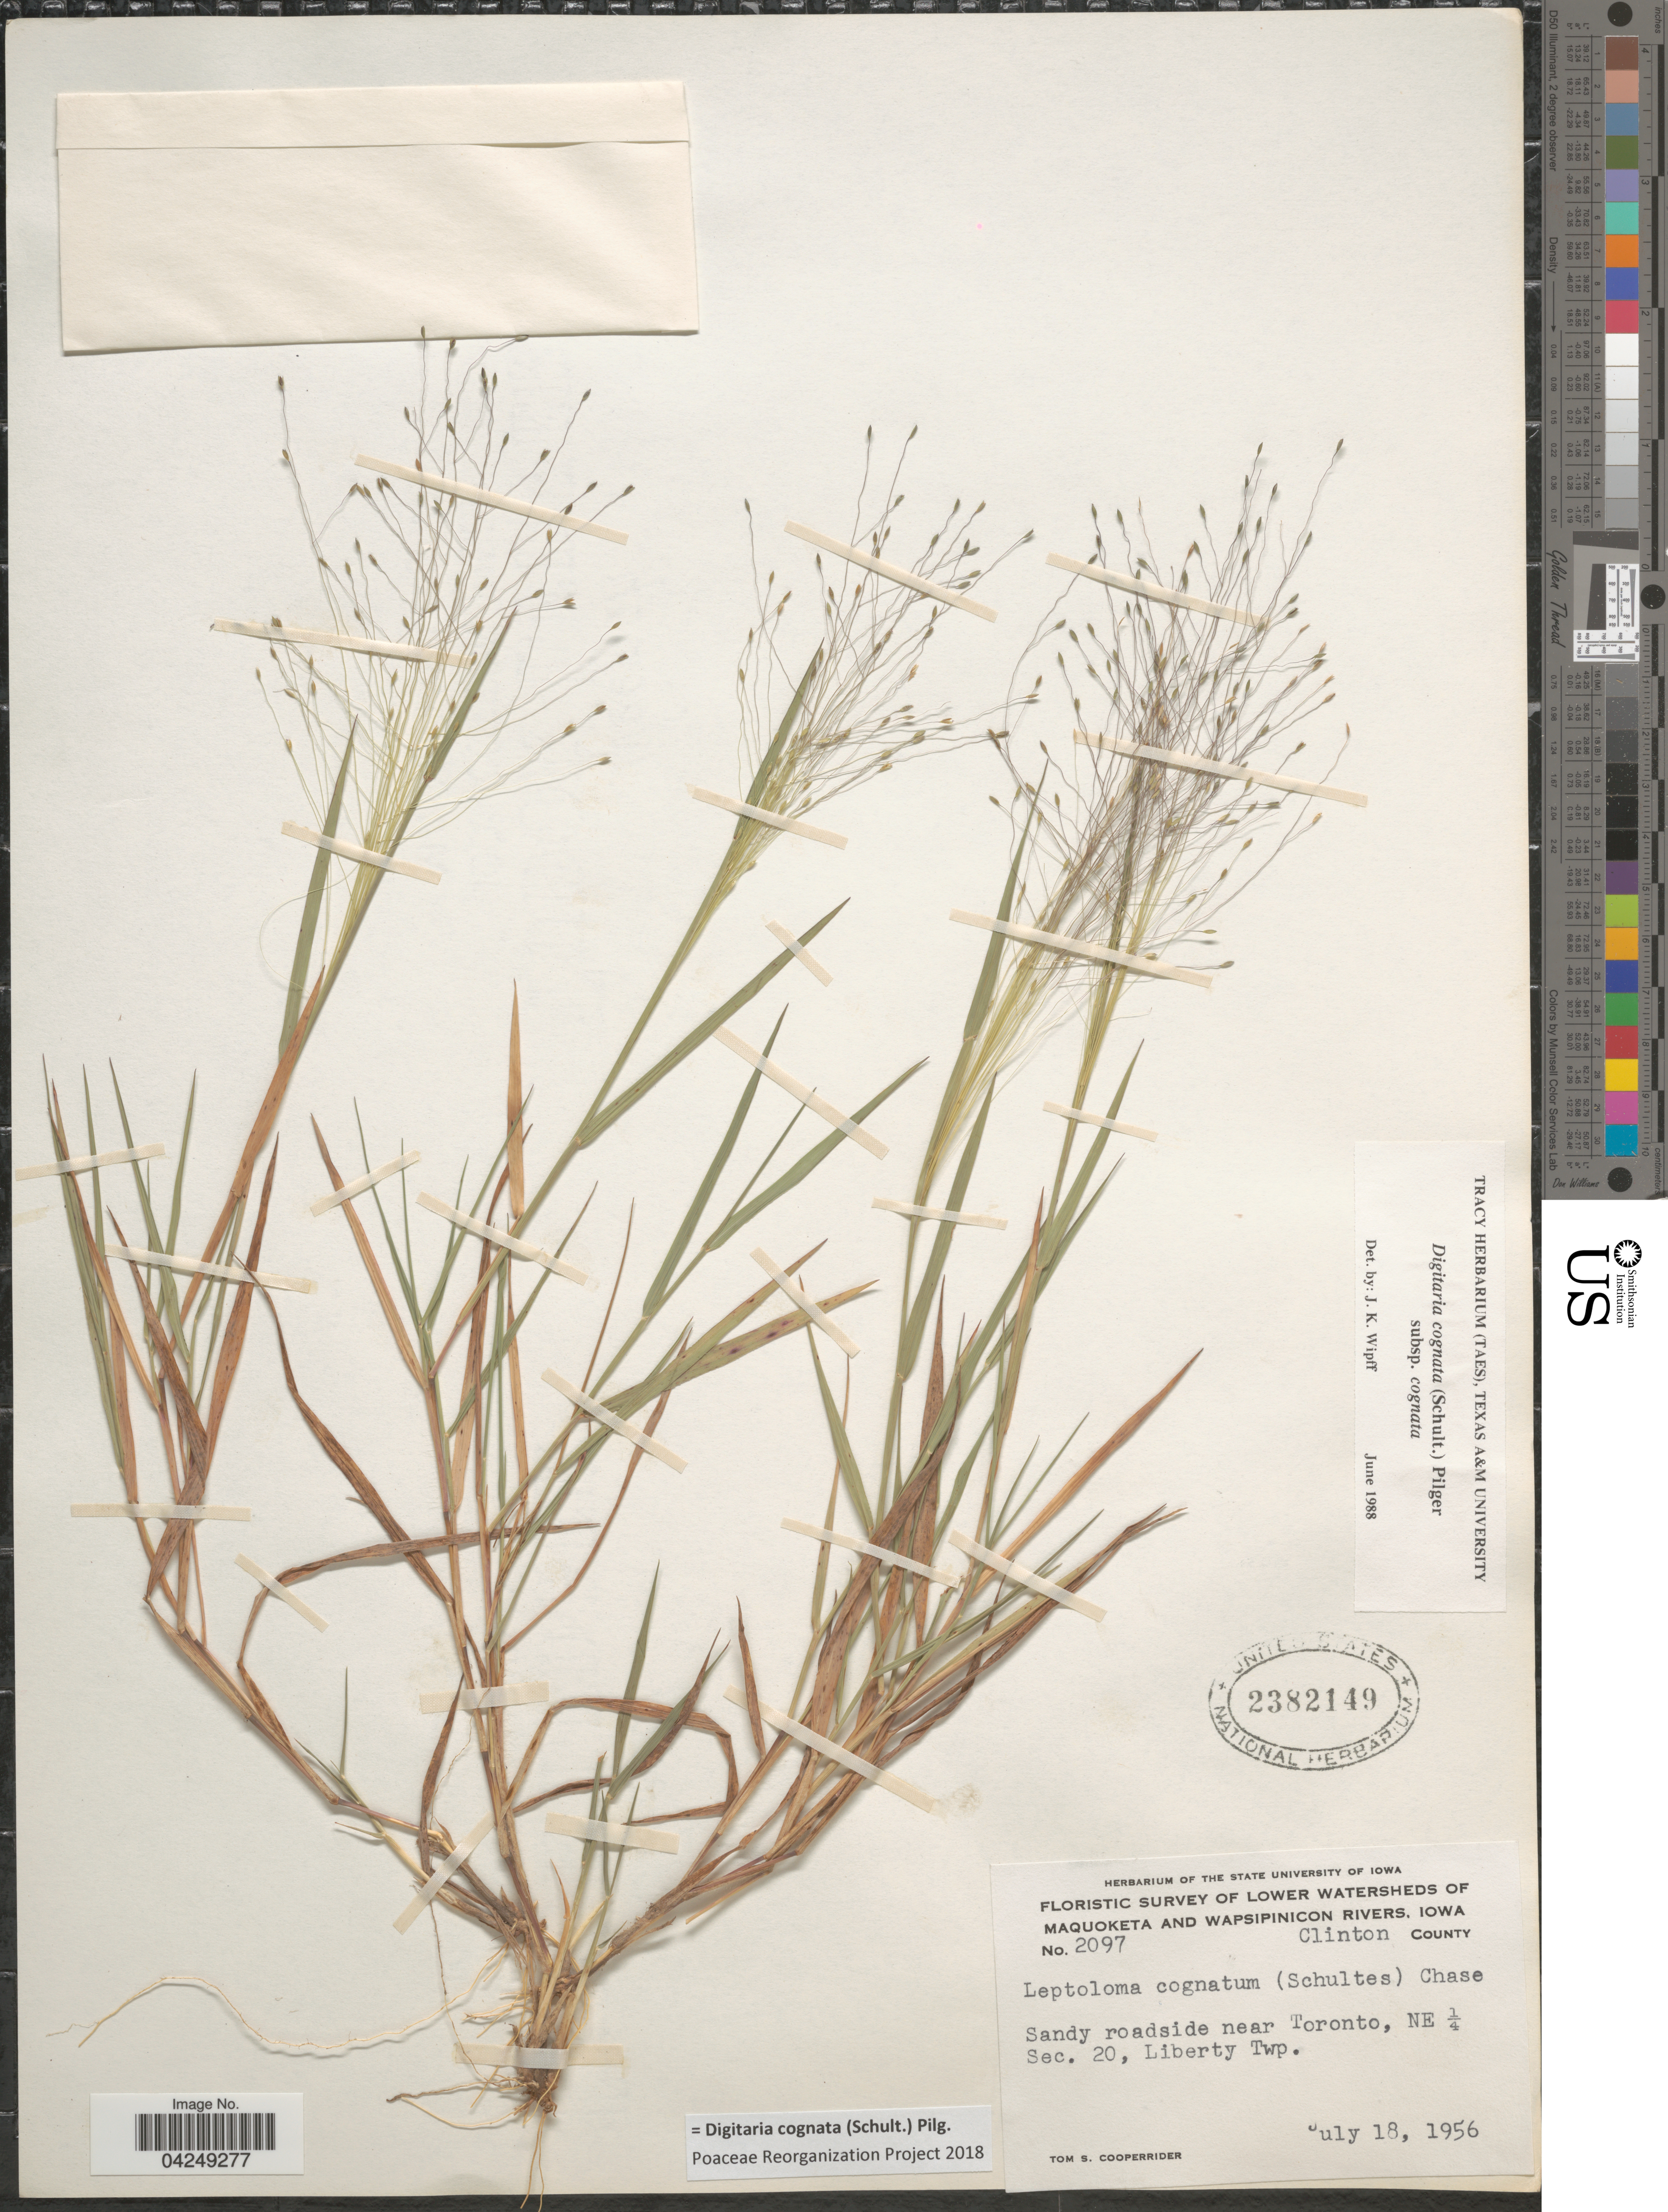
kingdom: Plantae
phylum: Tracheophyta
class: Liliopsida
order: Poales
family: Poaceae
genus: Digitaria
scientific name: Digitaria cognata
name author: (Scult.) Pilg.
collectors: T. S. Cooperrider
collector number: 2097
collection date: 1956-07-18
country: United States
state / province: Iowa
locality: Floristic Survey of Lower Watersheds of Maquoketa and Wapsipinicon rivers. Clinton County. Sandy roadside near Toronto, NE ¼ Sec. 20, Liberty Twp.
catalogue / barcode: US 2382149